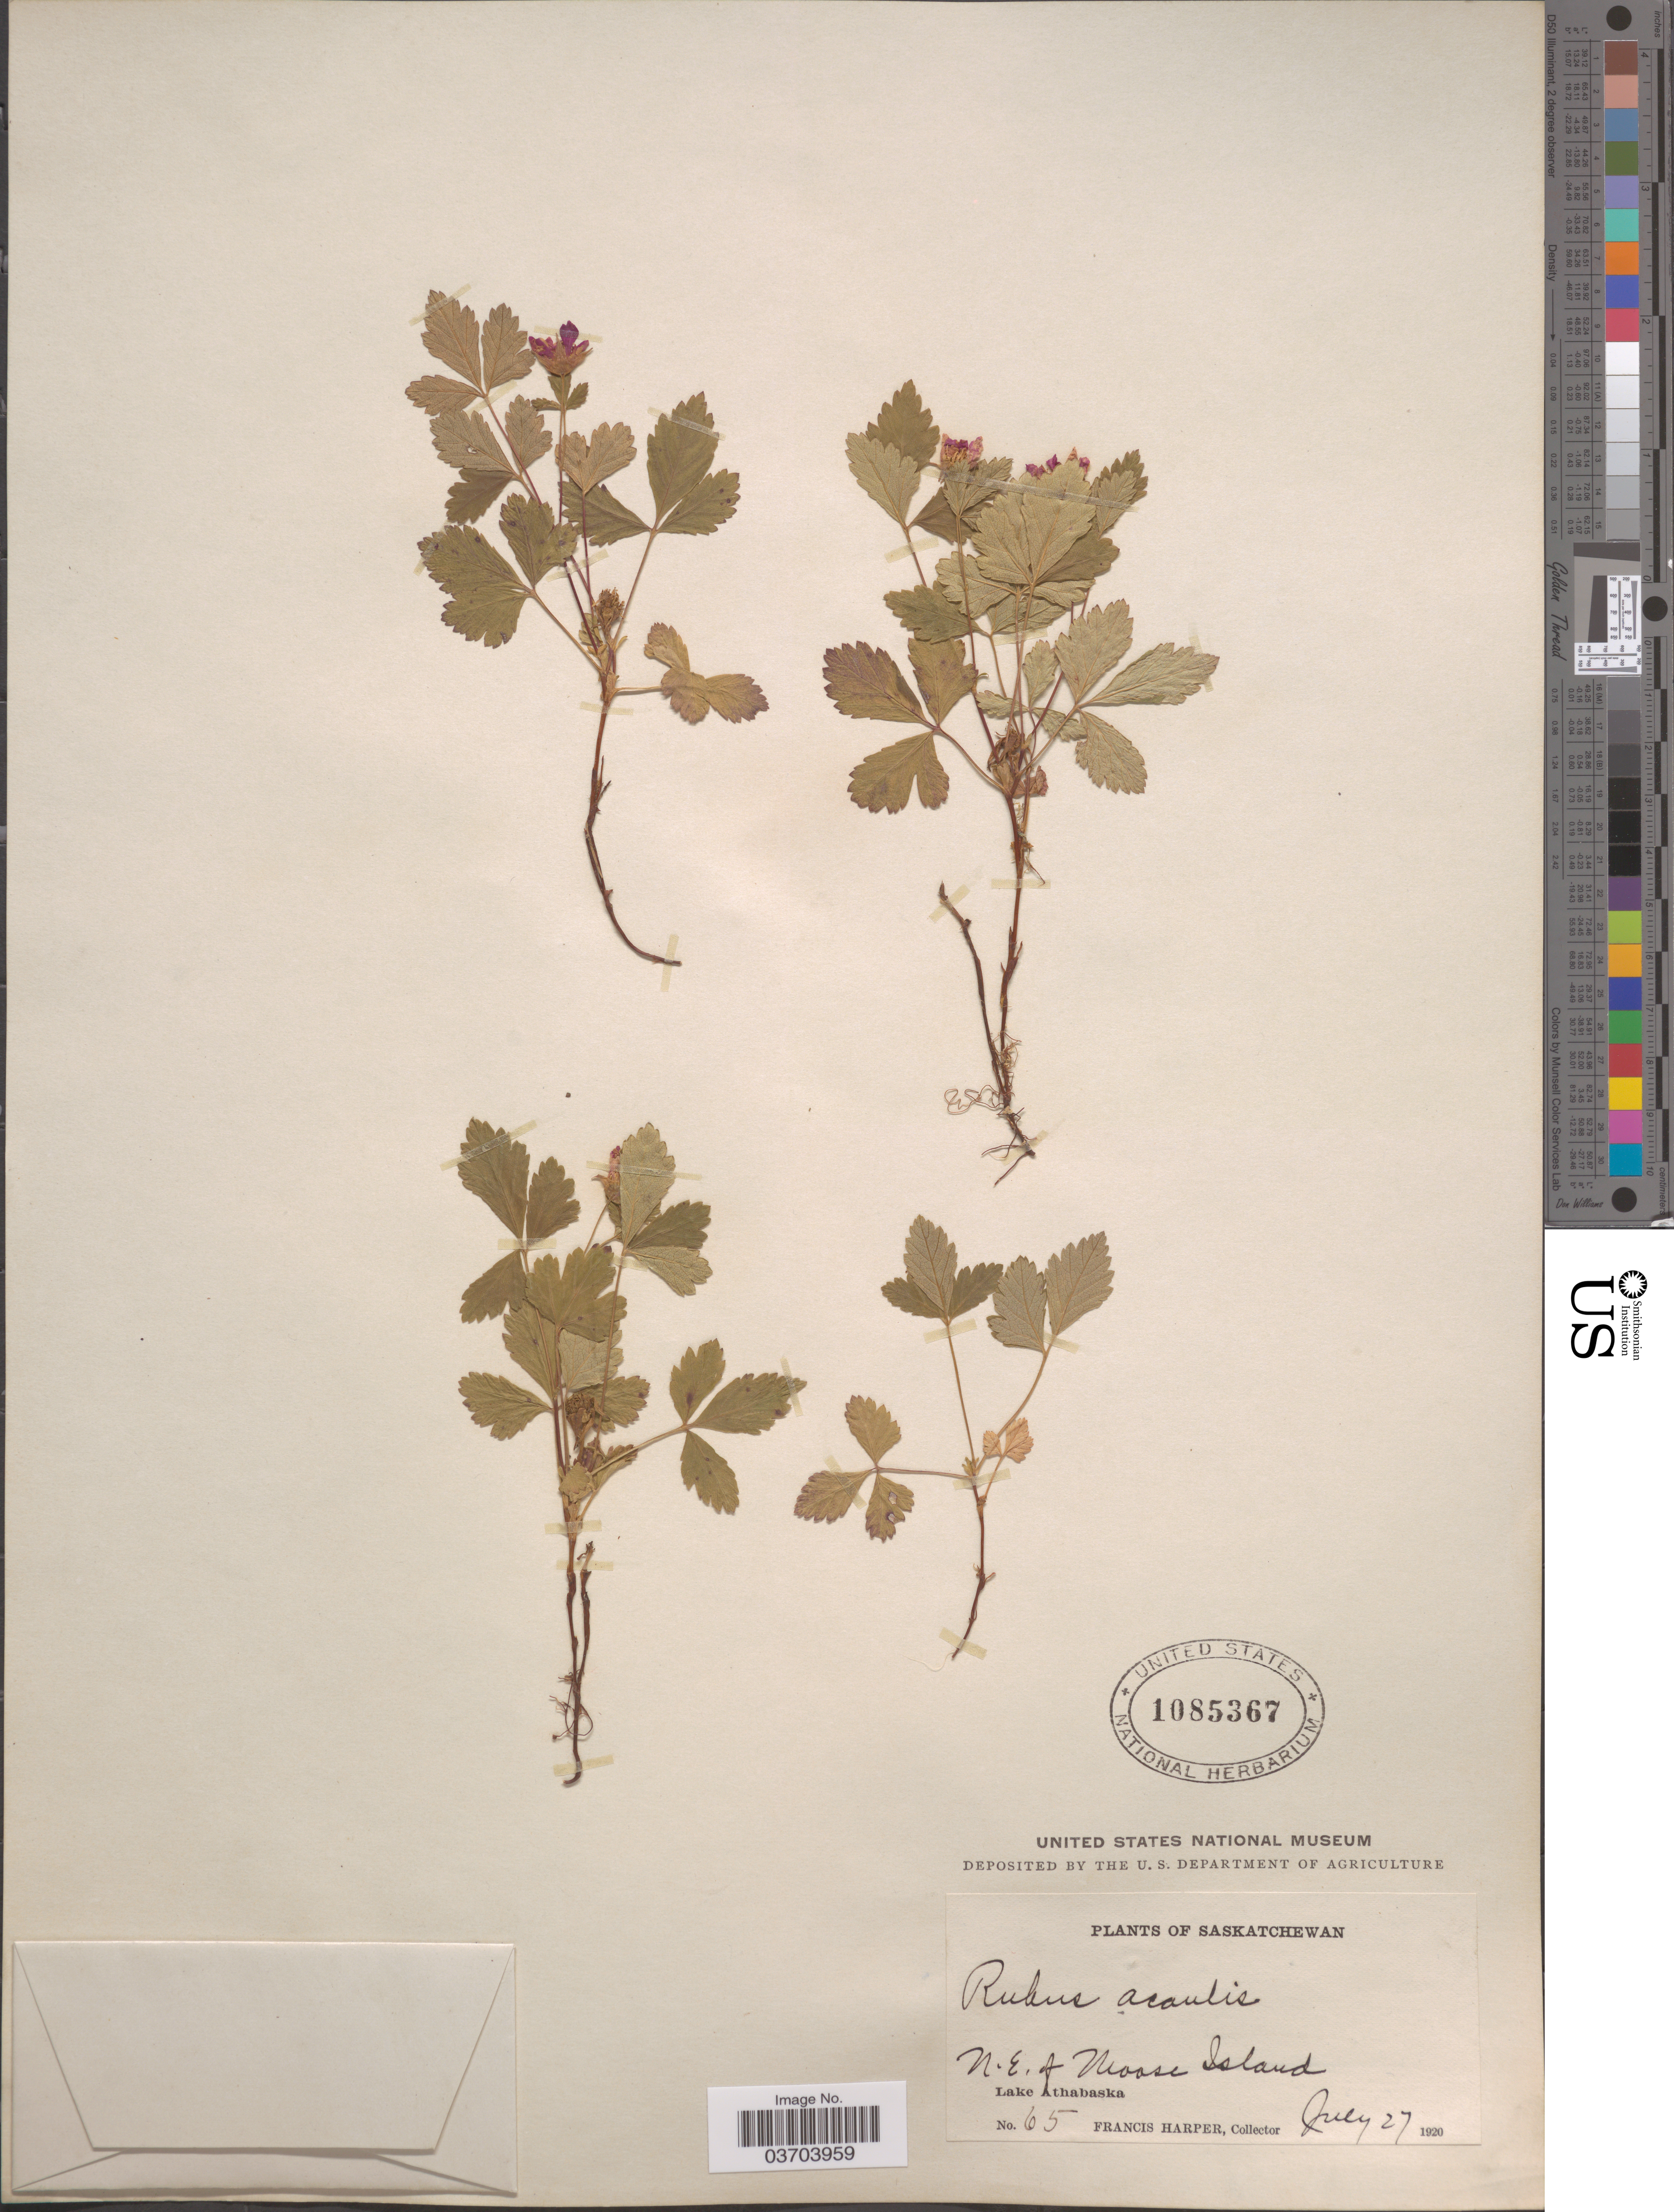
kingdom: Plantae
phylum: Tracheophyta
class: Magnoliopsida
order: Rosales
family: Rosaceae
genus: Rubus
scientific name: Rubus acaulis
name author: Michx.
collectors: F. Harper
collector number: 65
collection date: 1920-07-27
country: Canada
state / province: Saskatchewan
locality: N.E. of Moose Island. Lake Athabaska.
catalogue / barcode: US 1085367